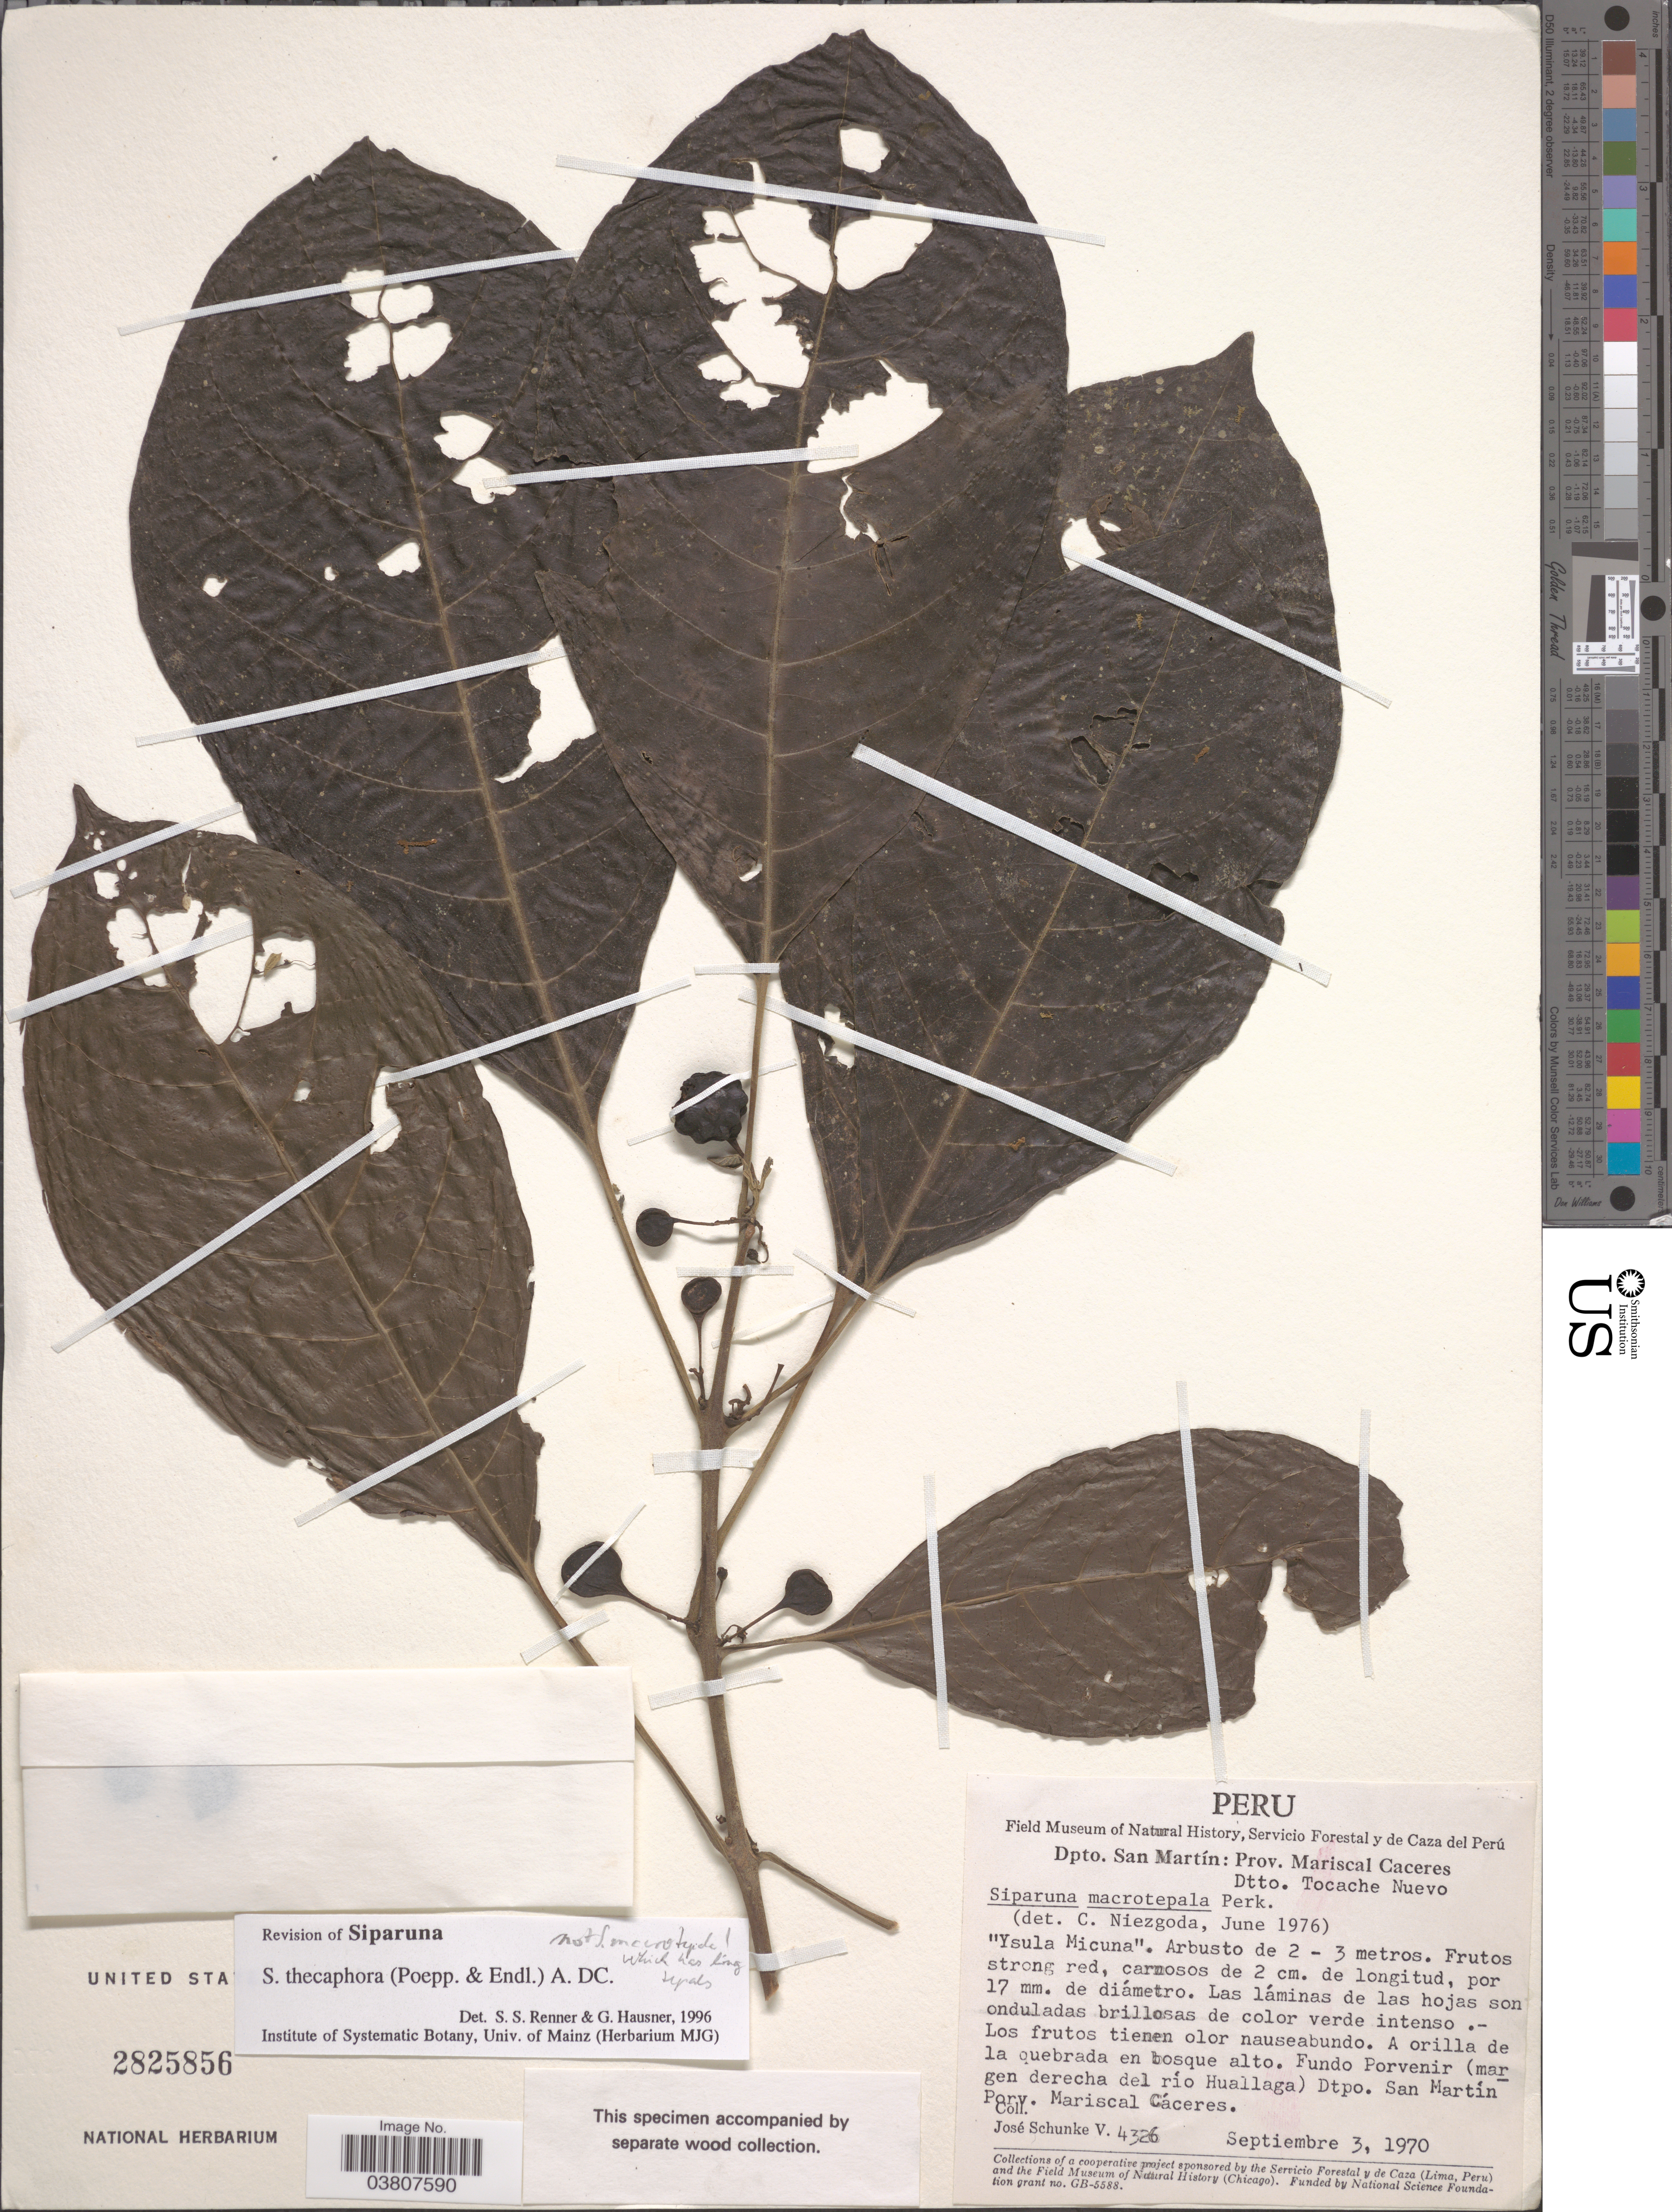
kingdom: Plantae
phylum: Tracheophyta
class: Magnoliopsida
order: Laurales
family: Siparunaceae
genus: Siparuna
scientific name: Siparuna thecaphora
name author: (Poepp. & Endl.) A. DC.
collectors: J. Schunke Vigo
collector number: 4326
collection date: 1970-09-03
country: Peru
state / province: San Martín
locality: Dpto. San Martín: Prov. Mariscal Caceres. Dtto. Tocache Nuevo. Fundo Porvenir (margen derecha del río Huallaga).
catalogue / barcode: US 2825856